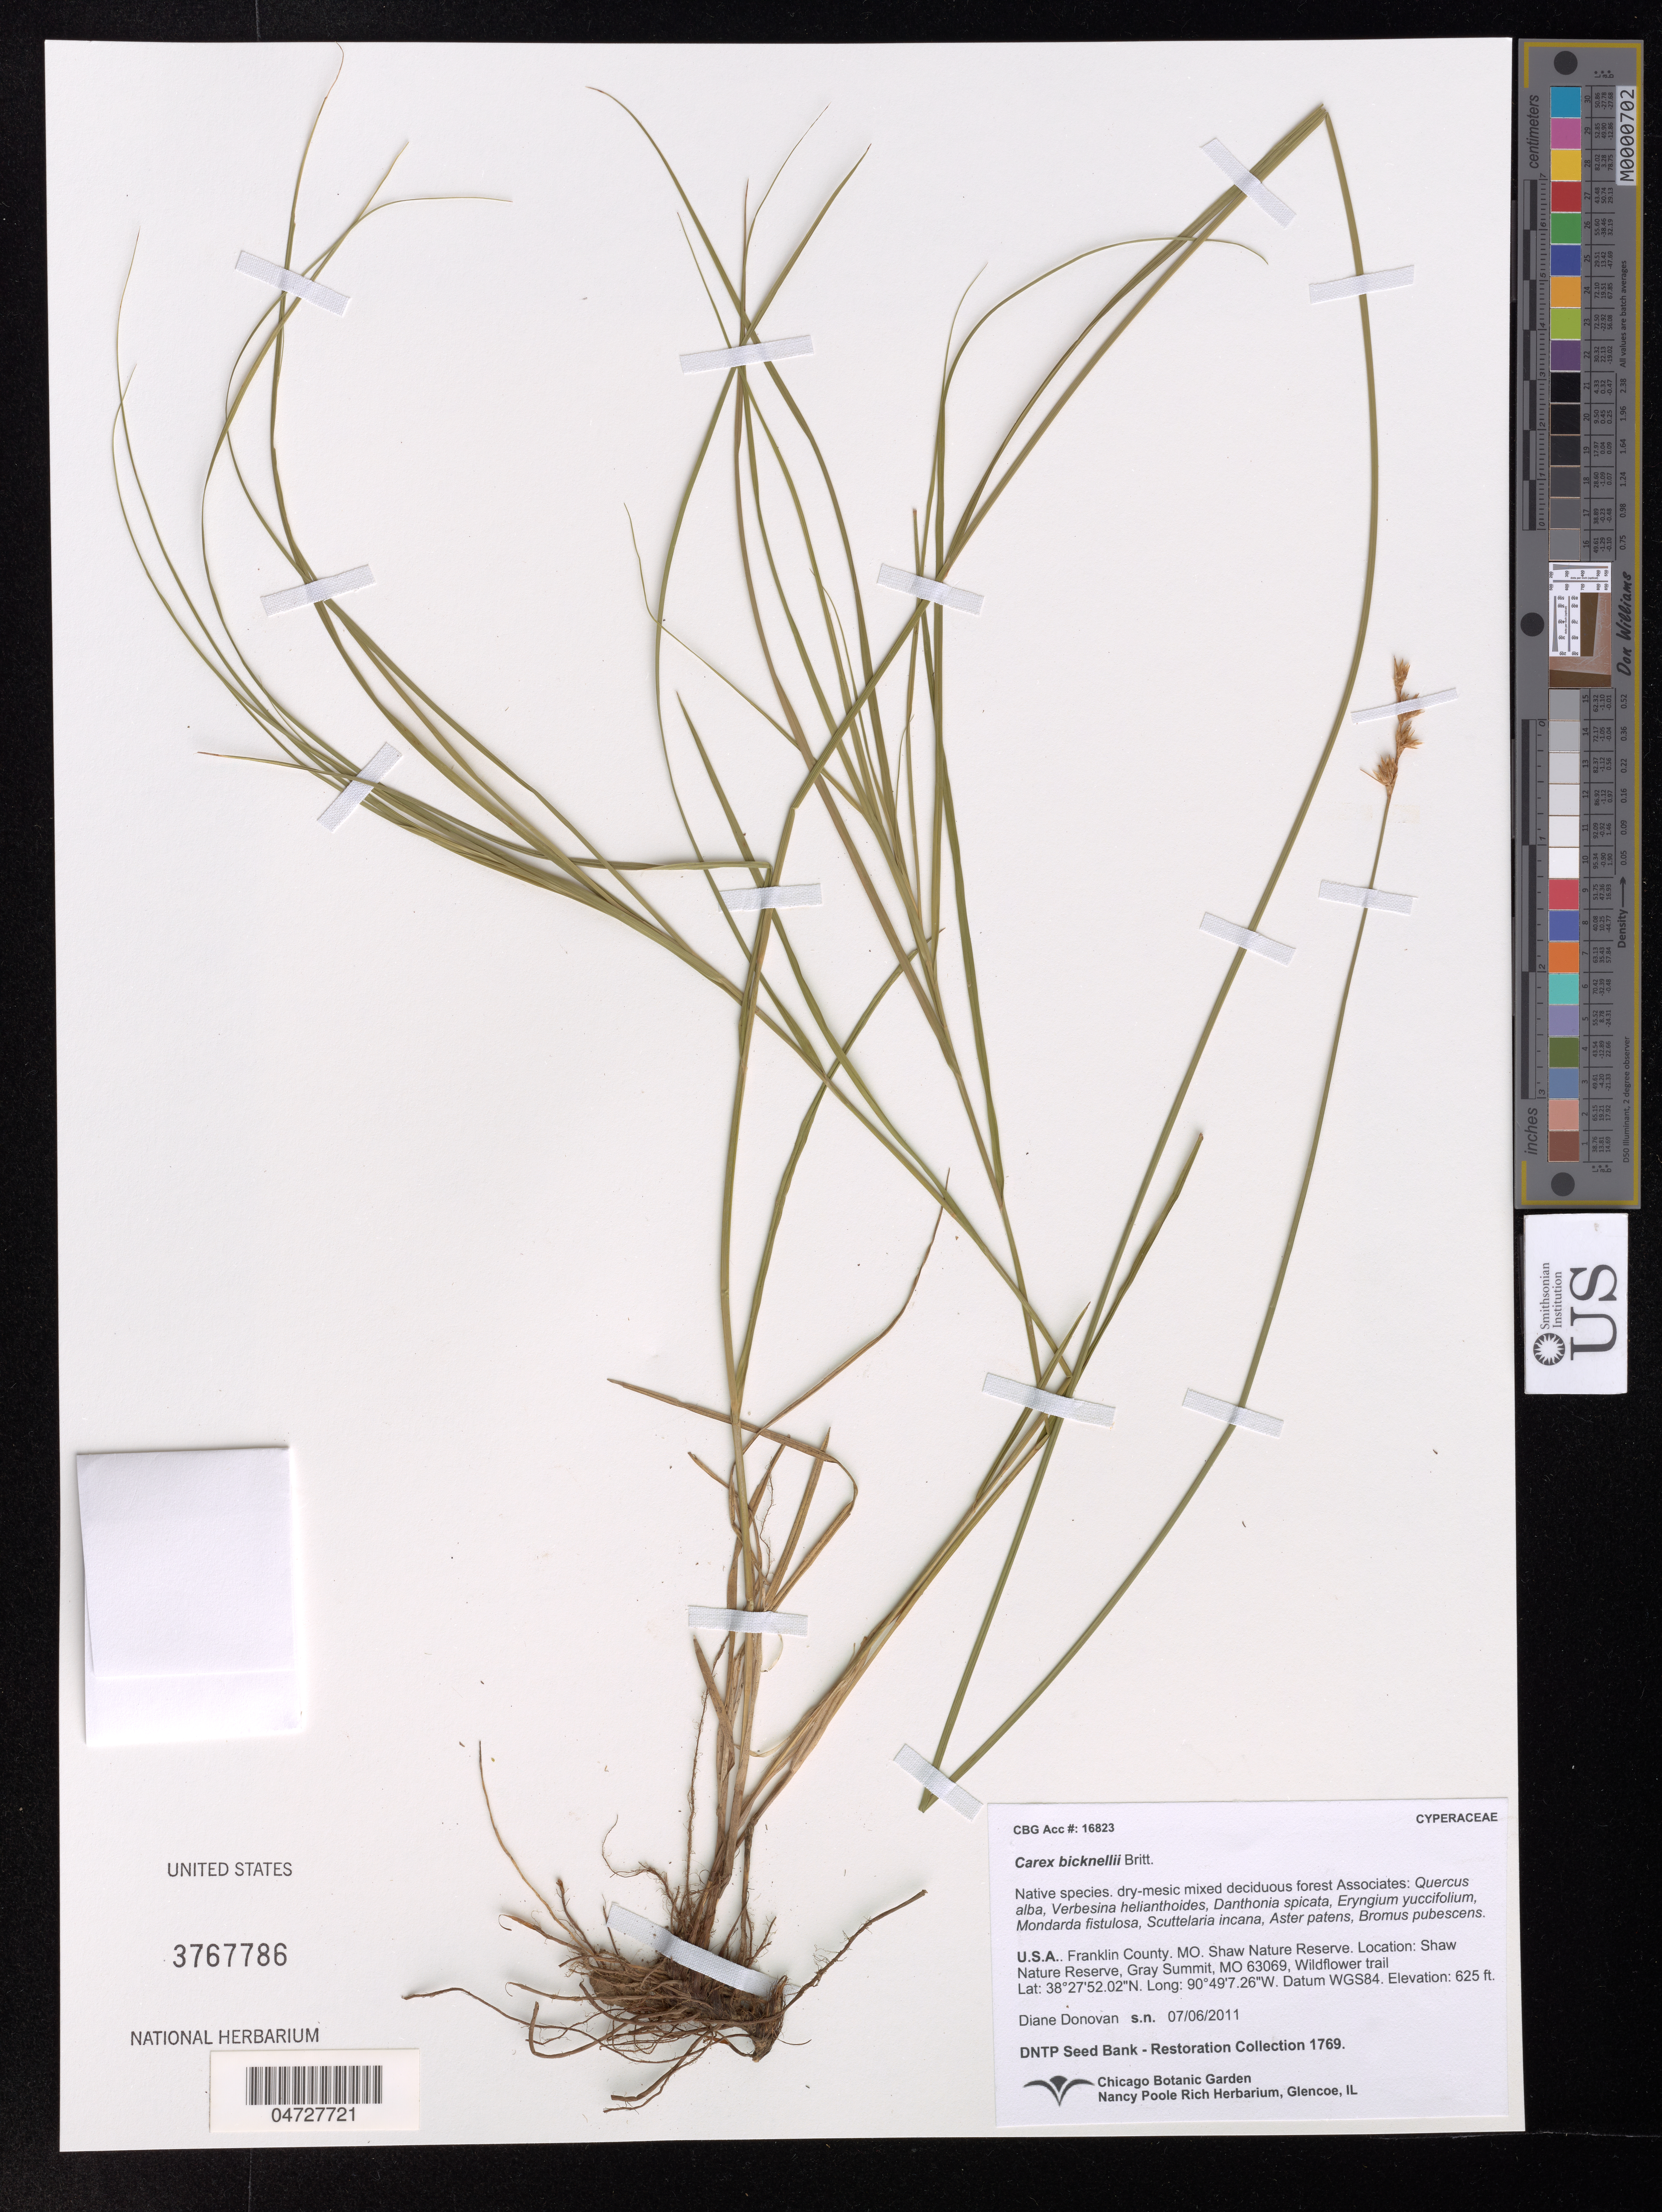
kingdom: Plantae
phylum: Tracheophyta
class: Liliopsida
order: Poales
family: Cyperaceae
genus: Carex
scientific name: Carex bicknellii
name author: Britton & A. Br.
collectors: D. Donovan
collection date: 2011-07-06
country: United States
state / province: Missouri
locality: Franklin County. Shaw Nature Reserve. Gray Summit.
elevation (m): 190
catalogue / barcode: US 3767786